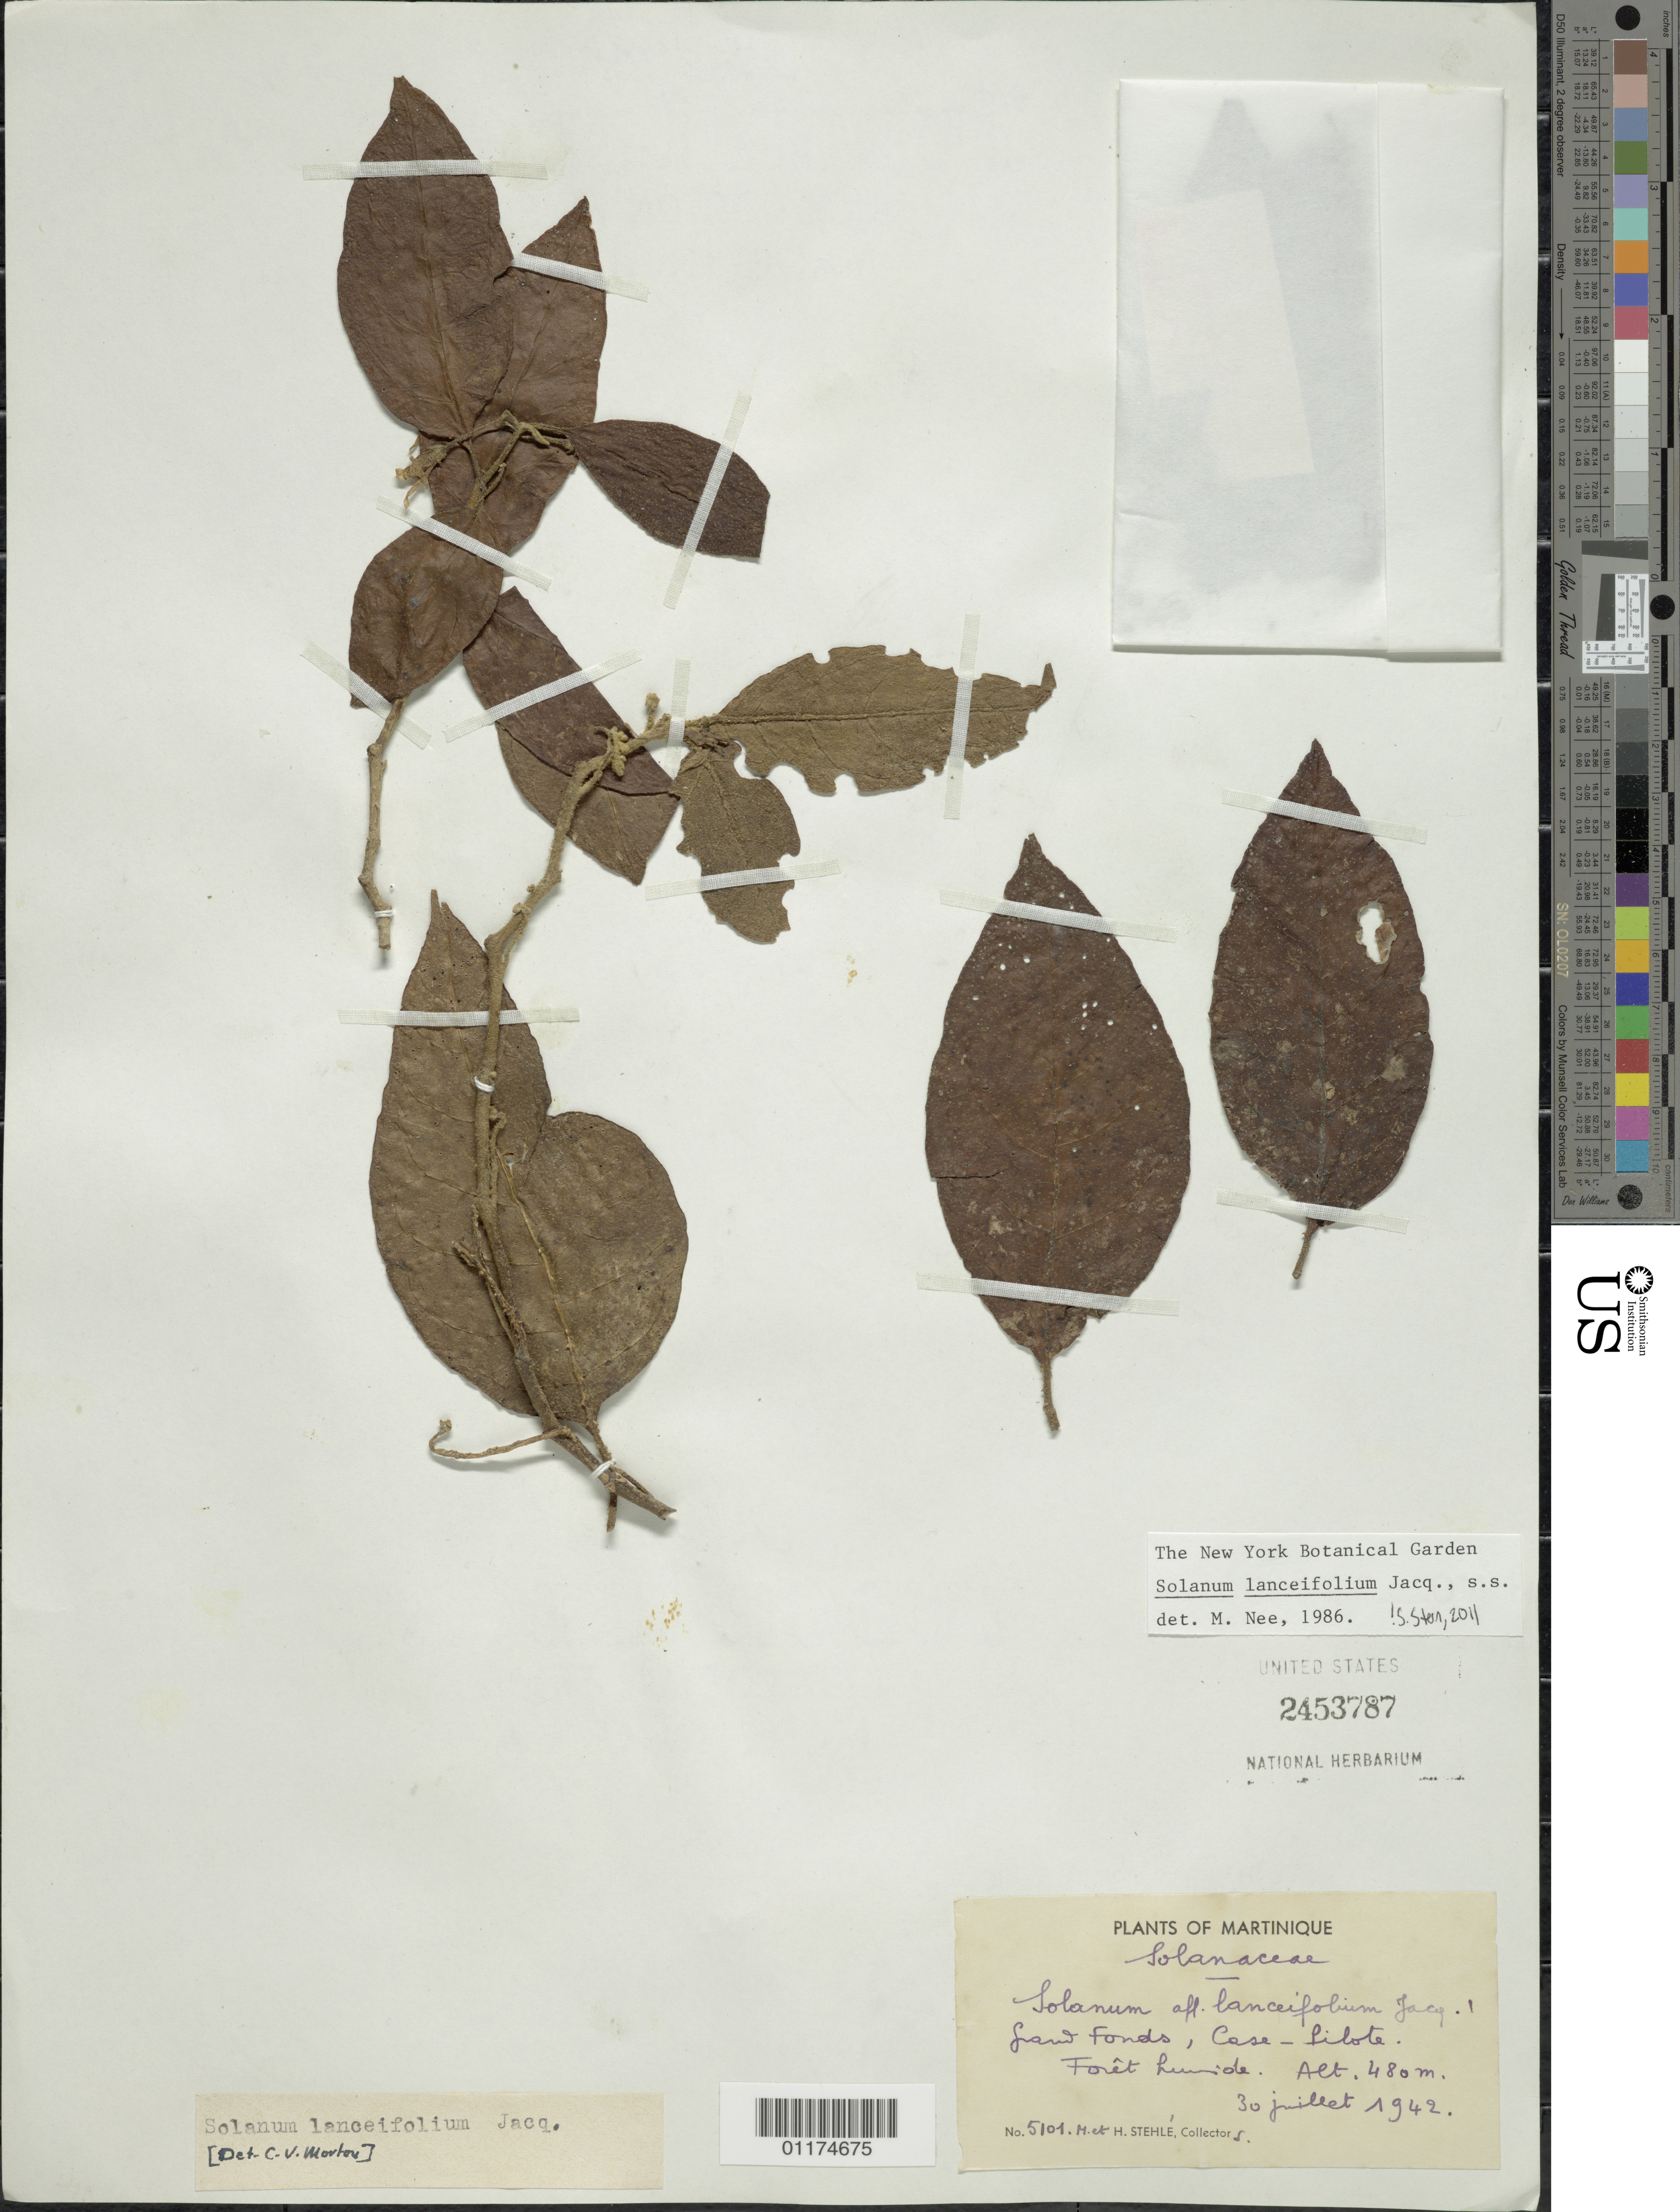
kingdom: Plantae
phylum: Tracheophyta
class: Magnoliopsida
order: Solanales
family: Solanaceae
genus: Solanum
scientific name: Solanum lanceifolium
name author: Jacq.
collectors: H. Stehlé & M. Stehlé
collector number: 5101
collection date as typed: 30 Jul 1942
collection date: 1942-07-30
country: Martinique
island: Martinique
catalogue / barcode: US 2453787